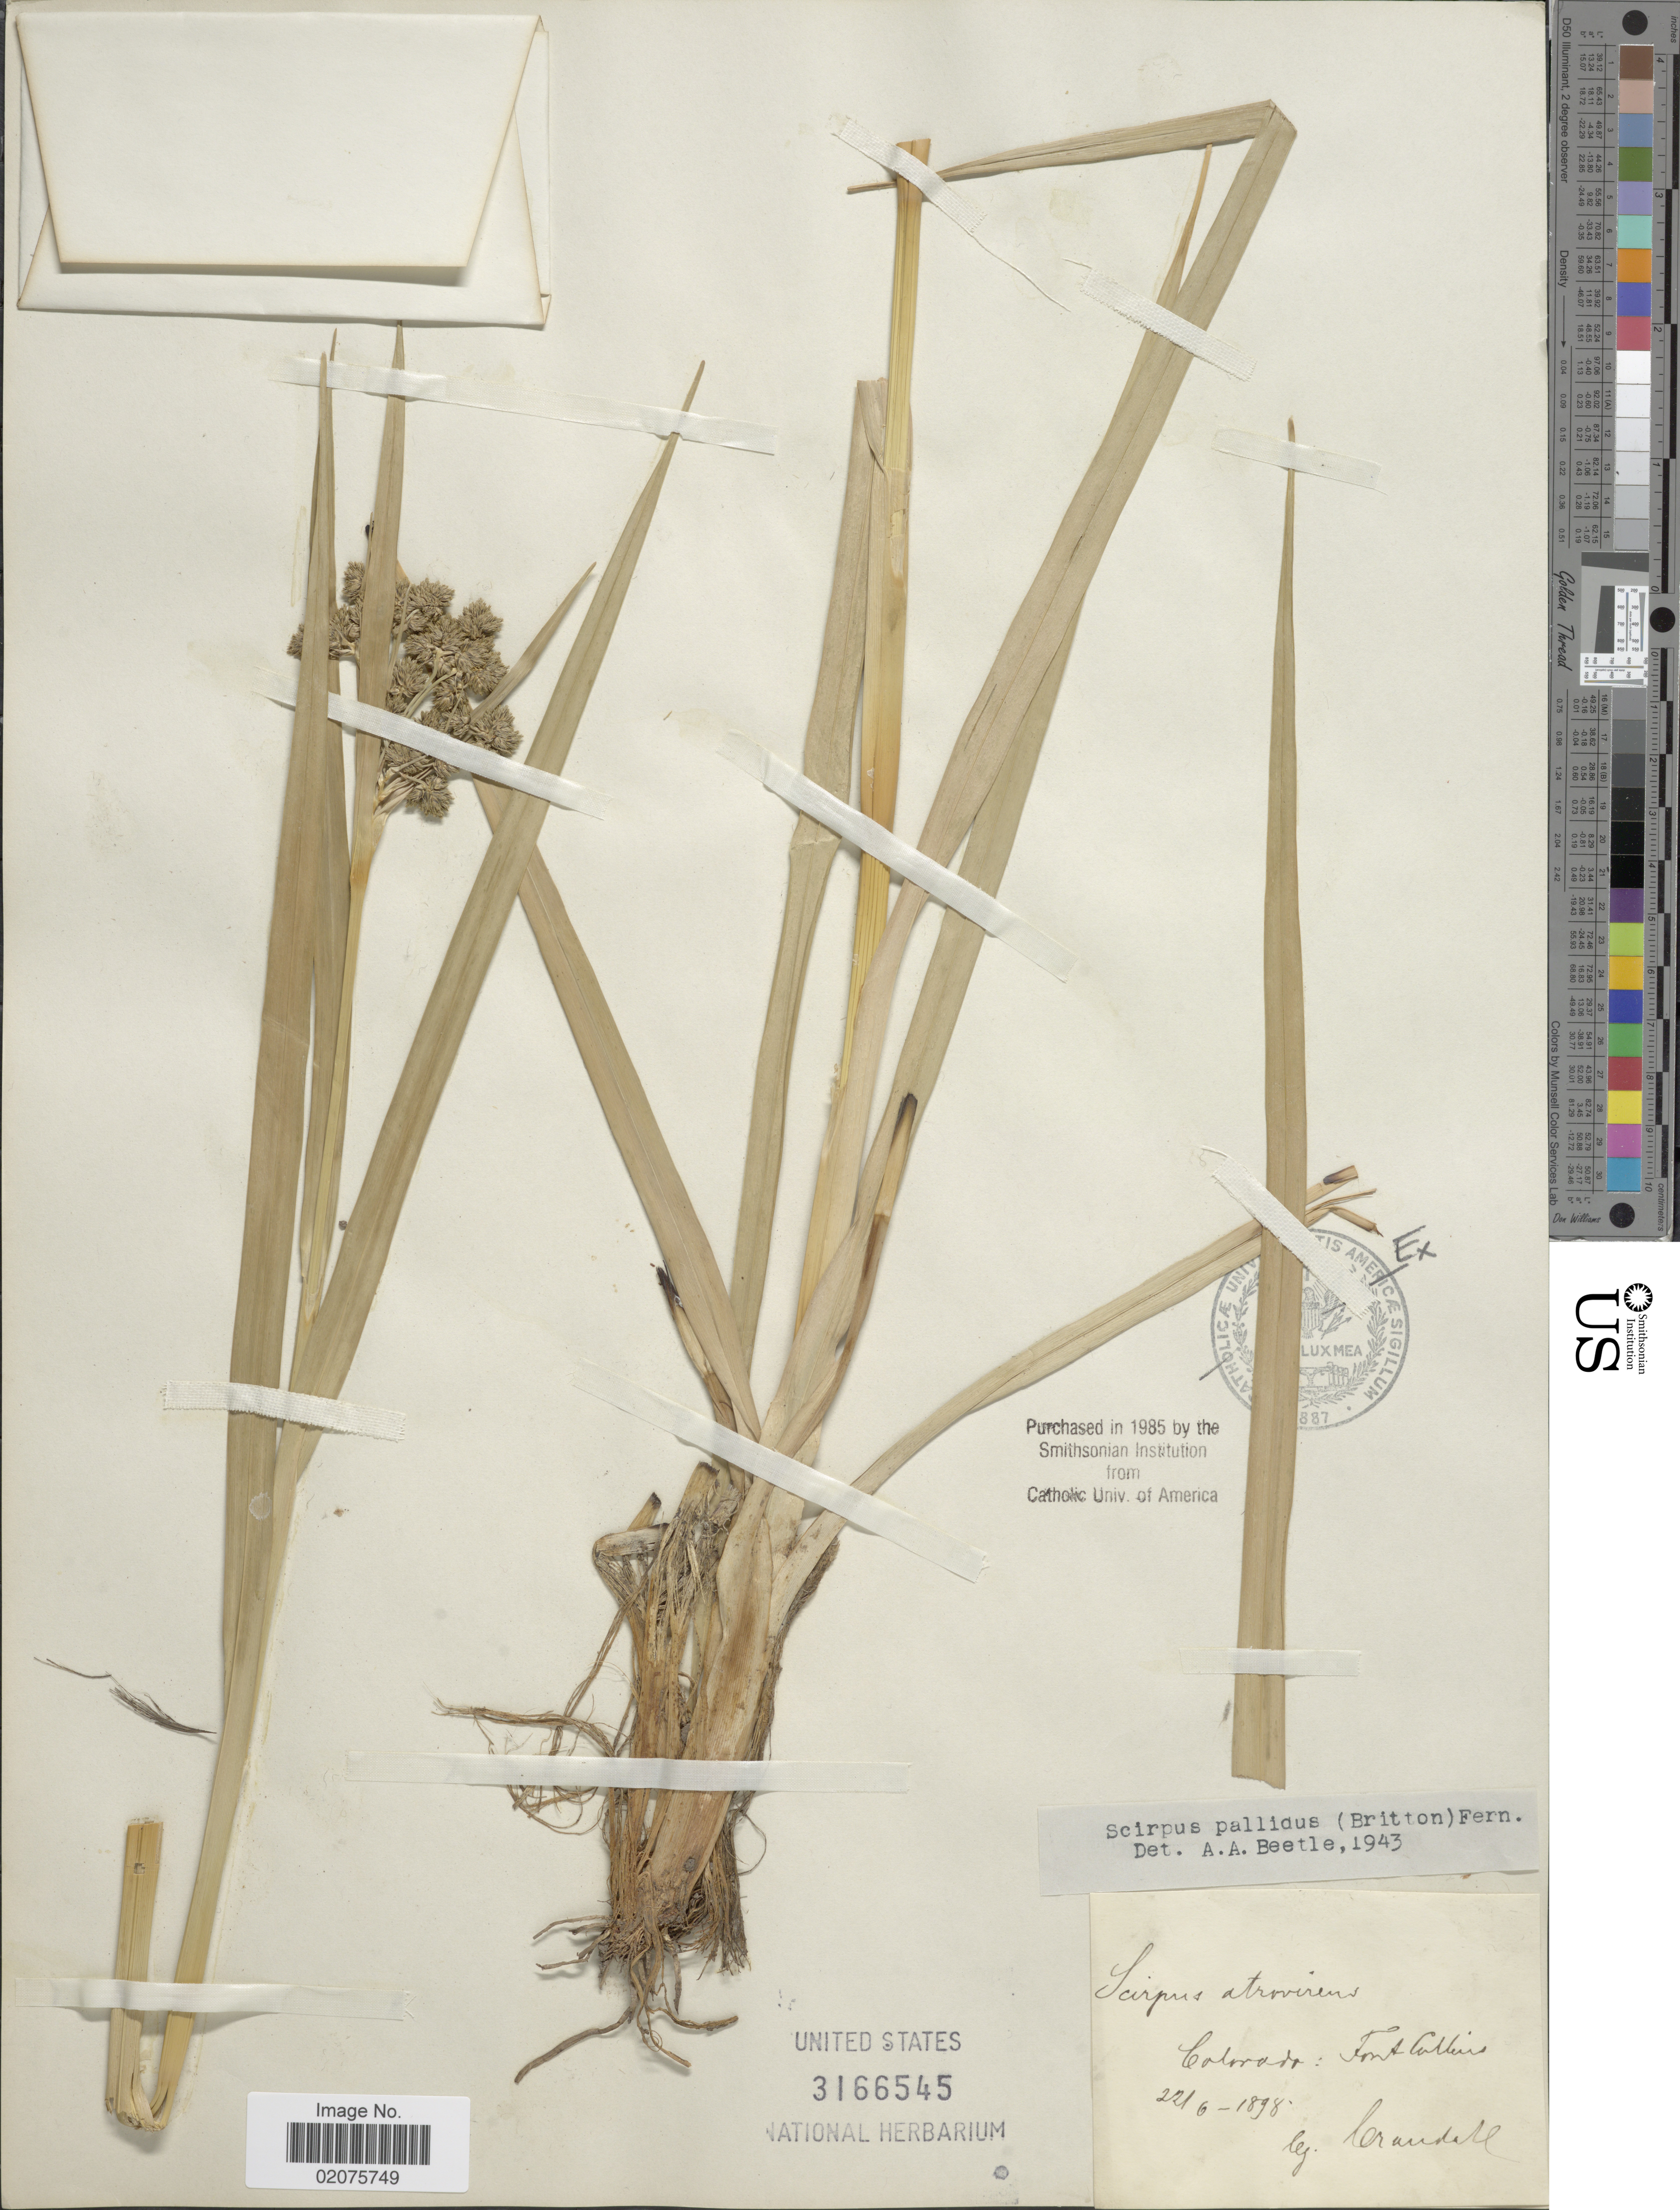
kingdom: Plantae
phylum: Tracheophyta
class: Liliopsida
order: Poales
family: Cyperaceae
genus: Scirpus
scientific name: Scirpus pallidus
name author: (Britton) Fernald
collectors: -. Crandall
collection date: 1898-06-22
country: United States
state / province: Colorado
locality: Fort Collins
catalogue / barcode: US 3166545